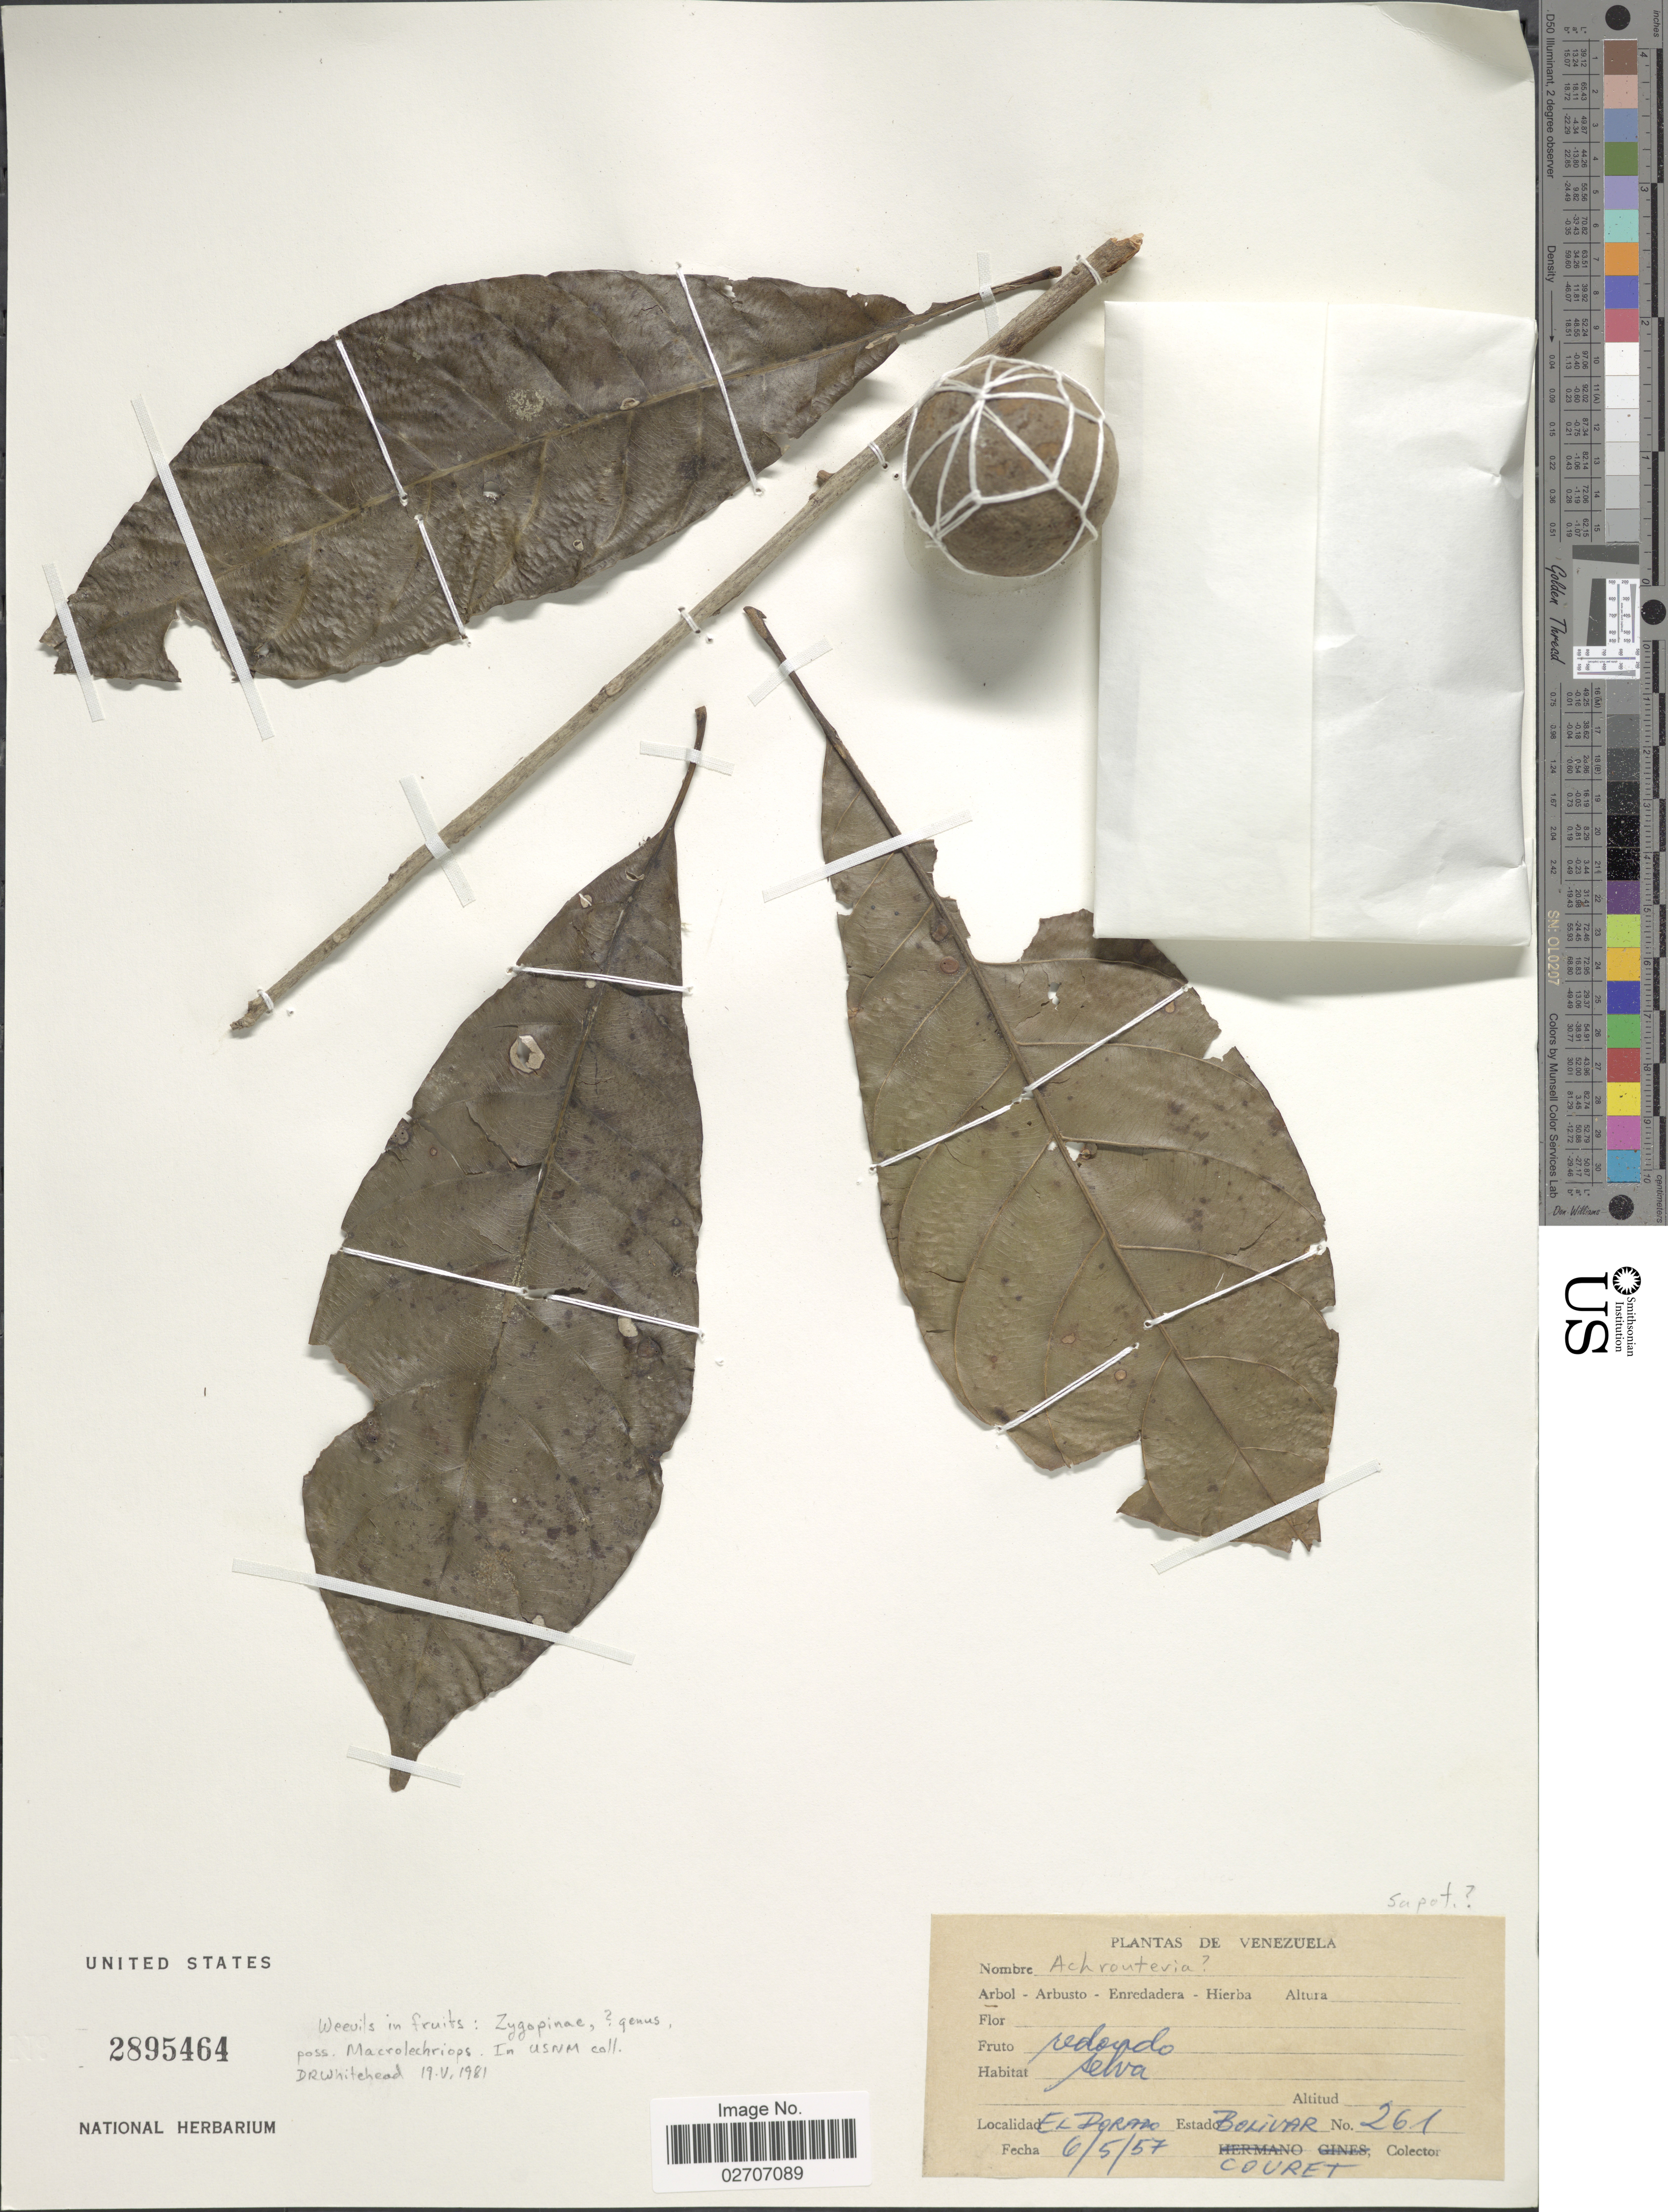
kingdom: Plantae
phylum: Tracheophyta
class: Magnoliopsida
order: Ericales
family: Sapotaceae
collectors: -. Couret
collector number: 261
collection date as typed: Transcribed d/m/y: 6/5/57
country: Venezuela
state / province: Bolivar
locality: El Dorado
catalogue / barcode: US 2895464